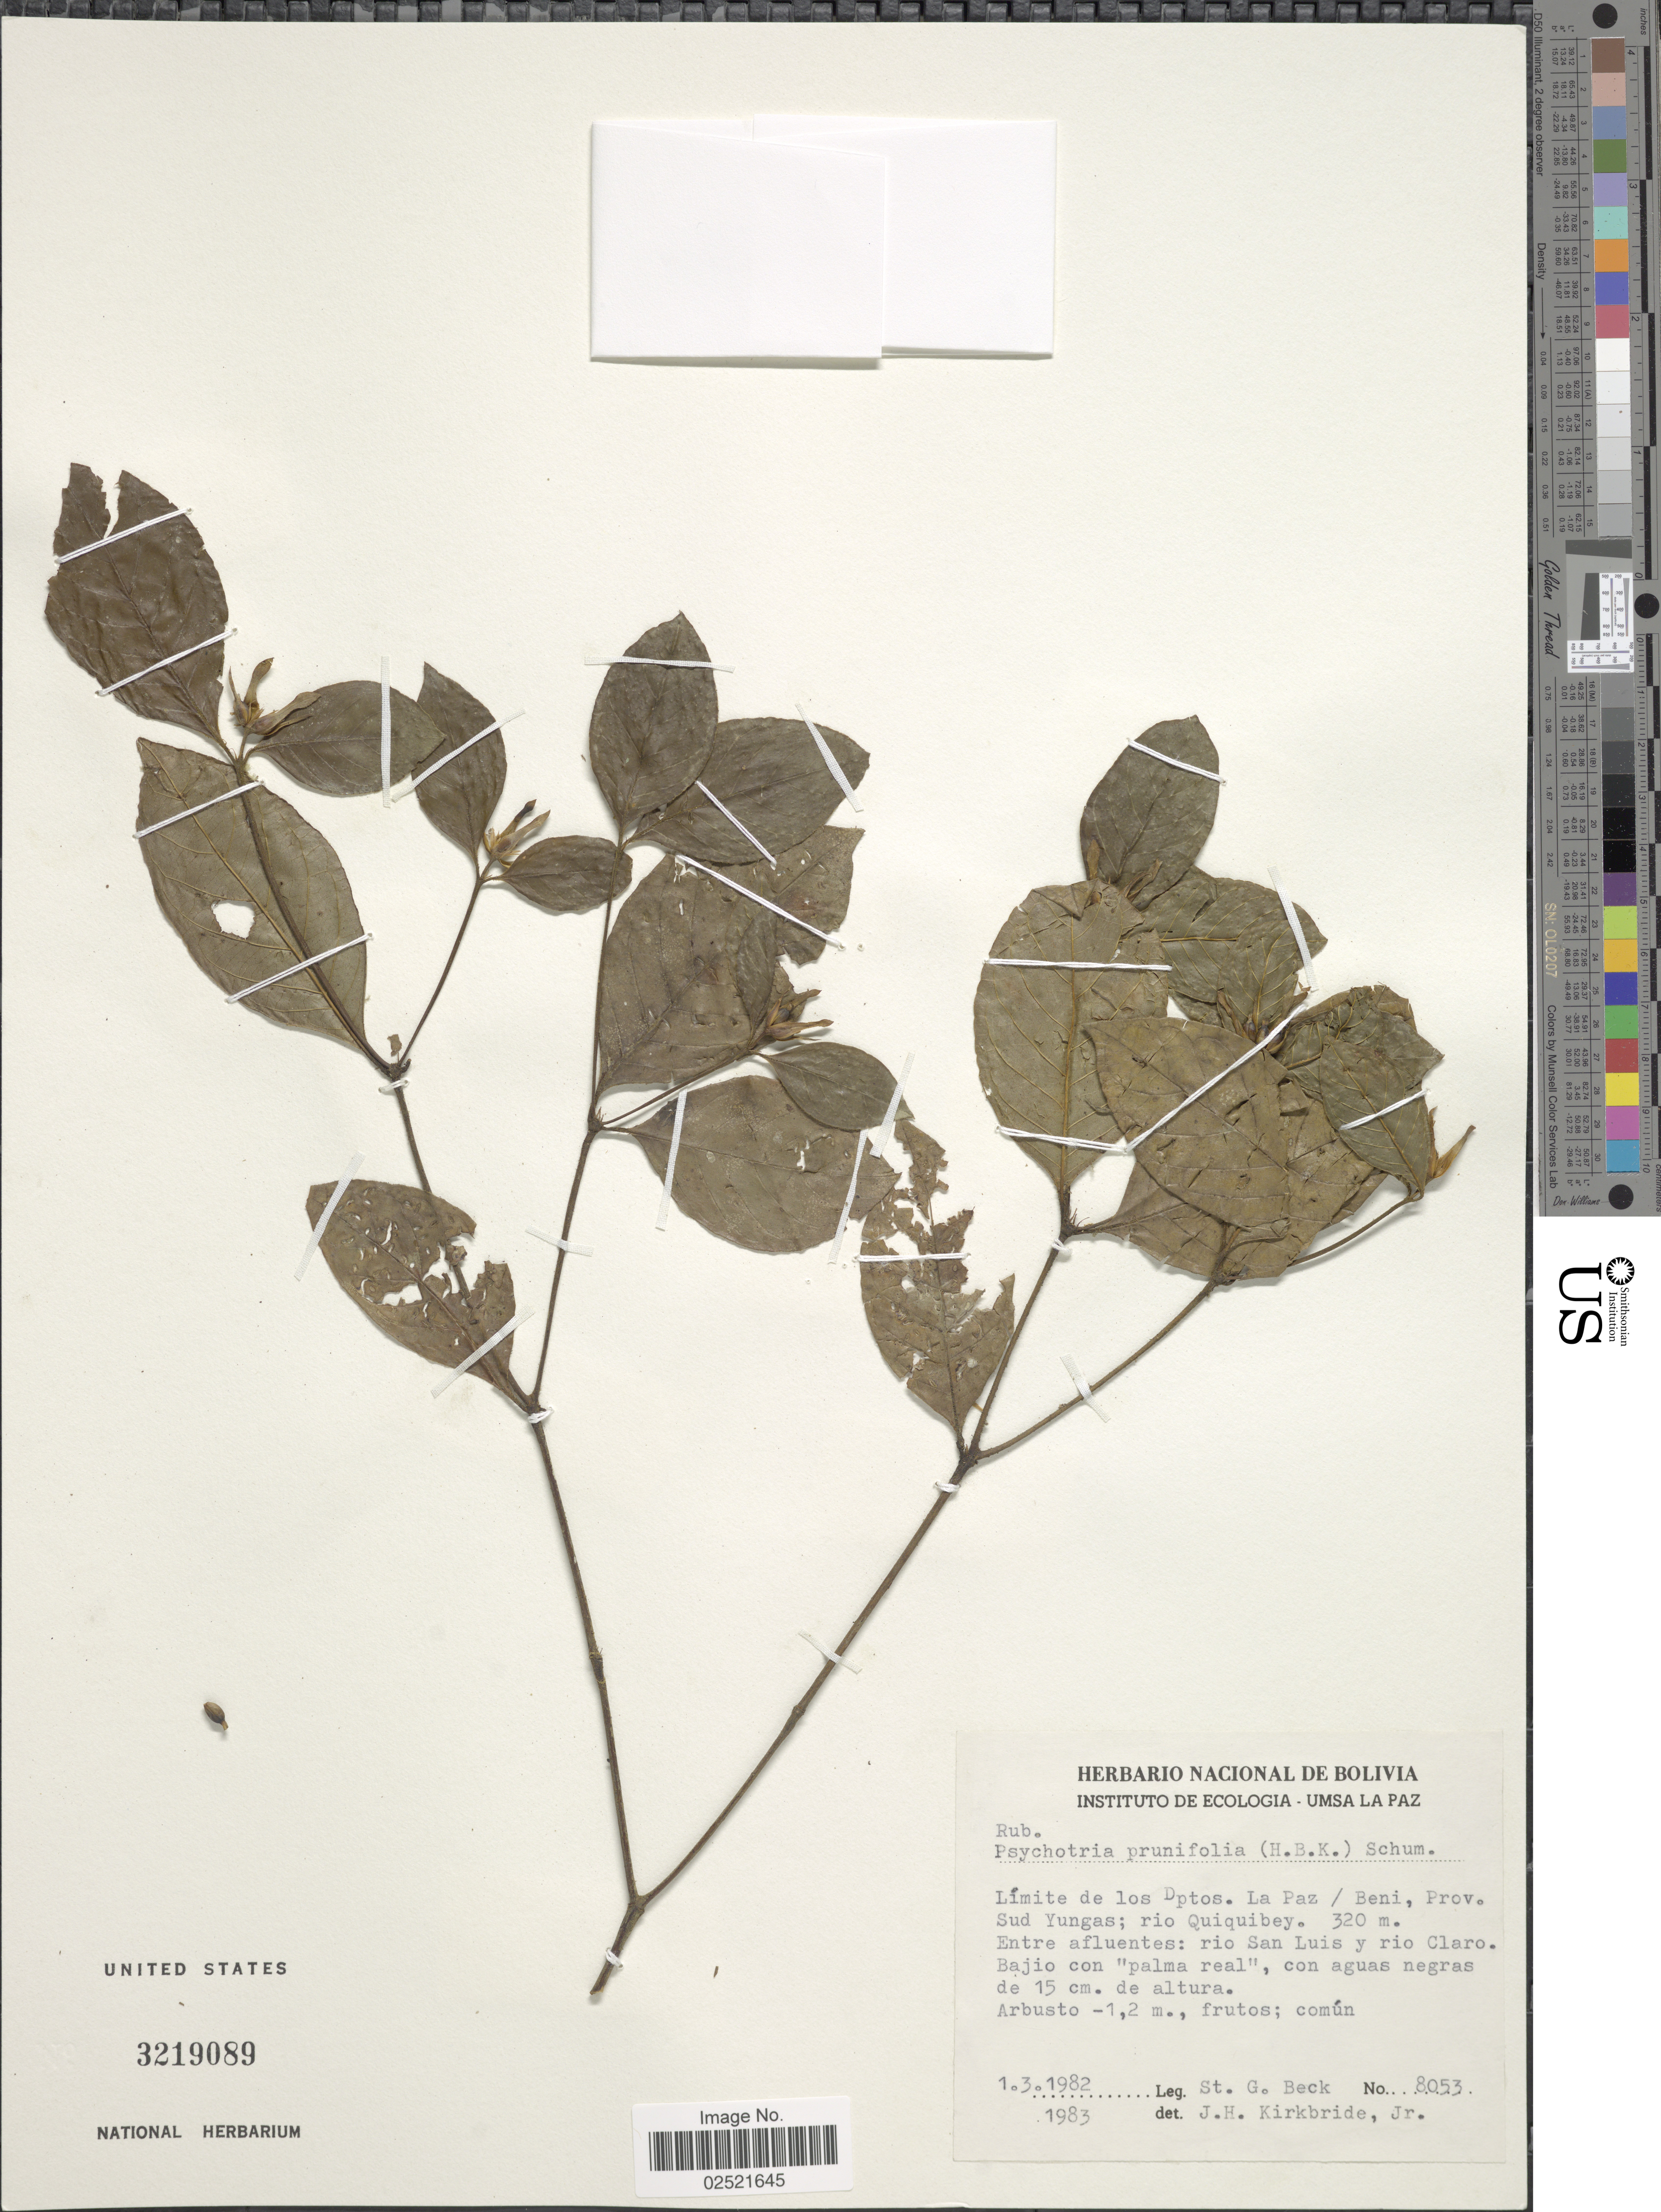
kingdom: Plantae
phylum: Tracheophyta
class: Magnoliopsida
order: Gentianales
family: Rubiaceae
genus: Psychotria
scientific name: Psychotria prunifolia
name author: (Kunth) Steyerm.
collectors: S. G. Beck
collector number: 8053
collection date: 1982-03-01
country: Bolivia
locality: Limite de los Dptos. La Paz/Beni, Prov. Sud Yungas, Rio Quiquibey, entre afluentes, Rio San Luis y Rio Claro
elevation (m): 320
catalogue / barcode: US 3219089